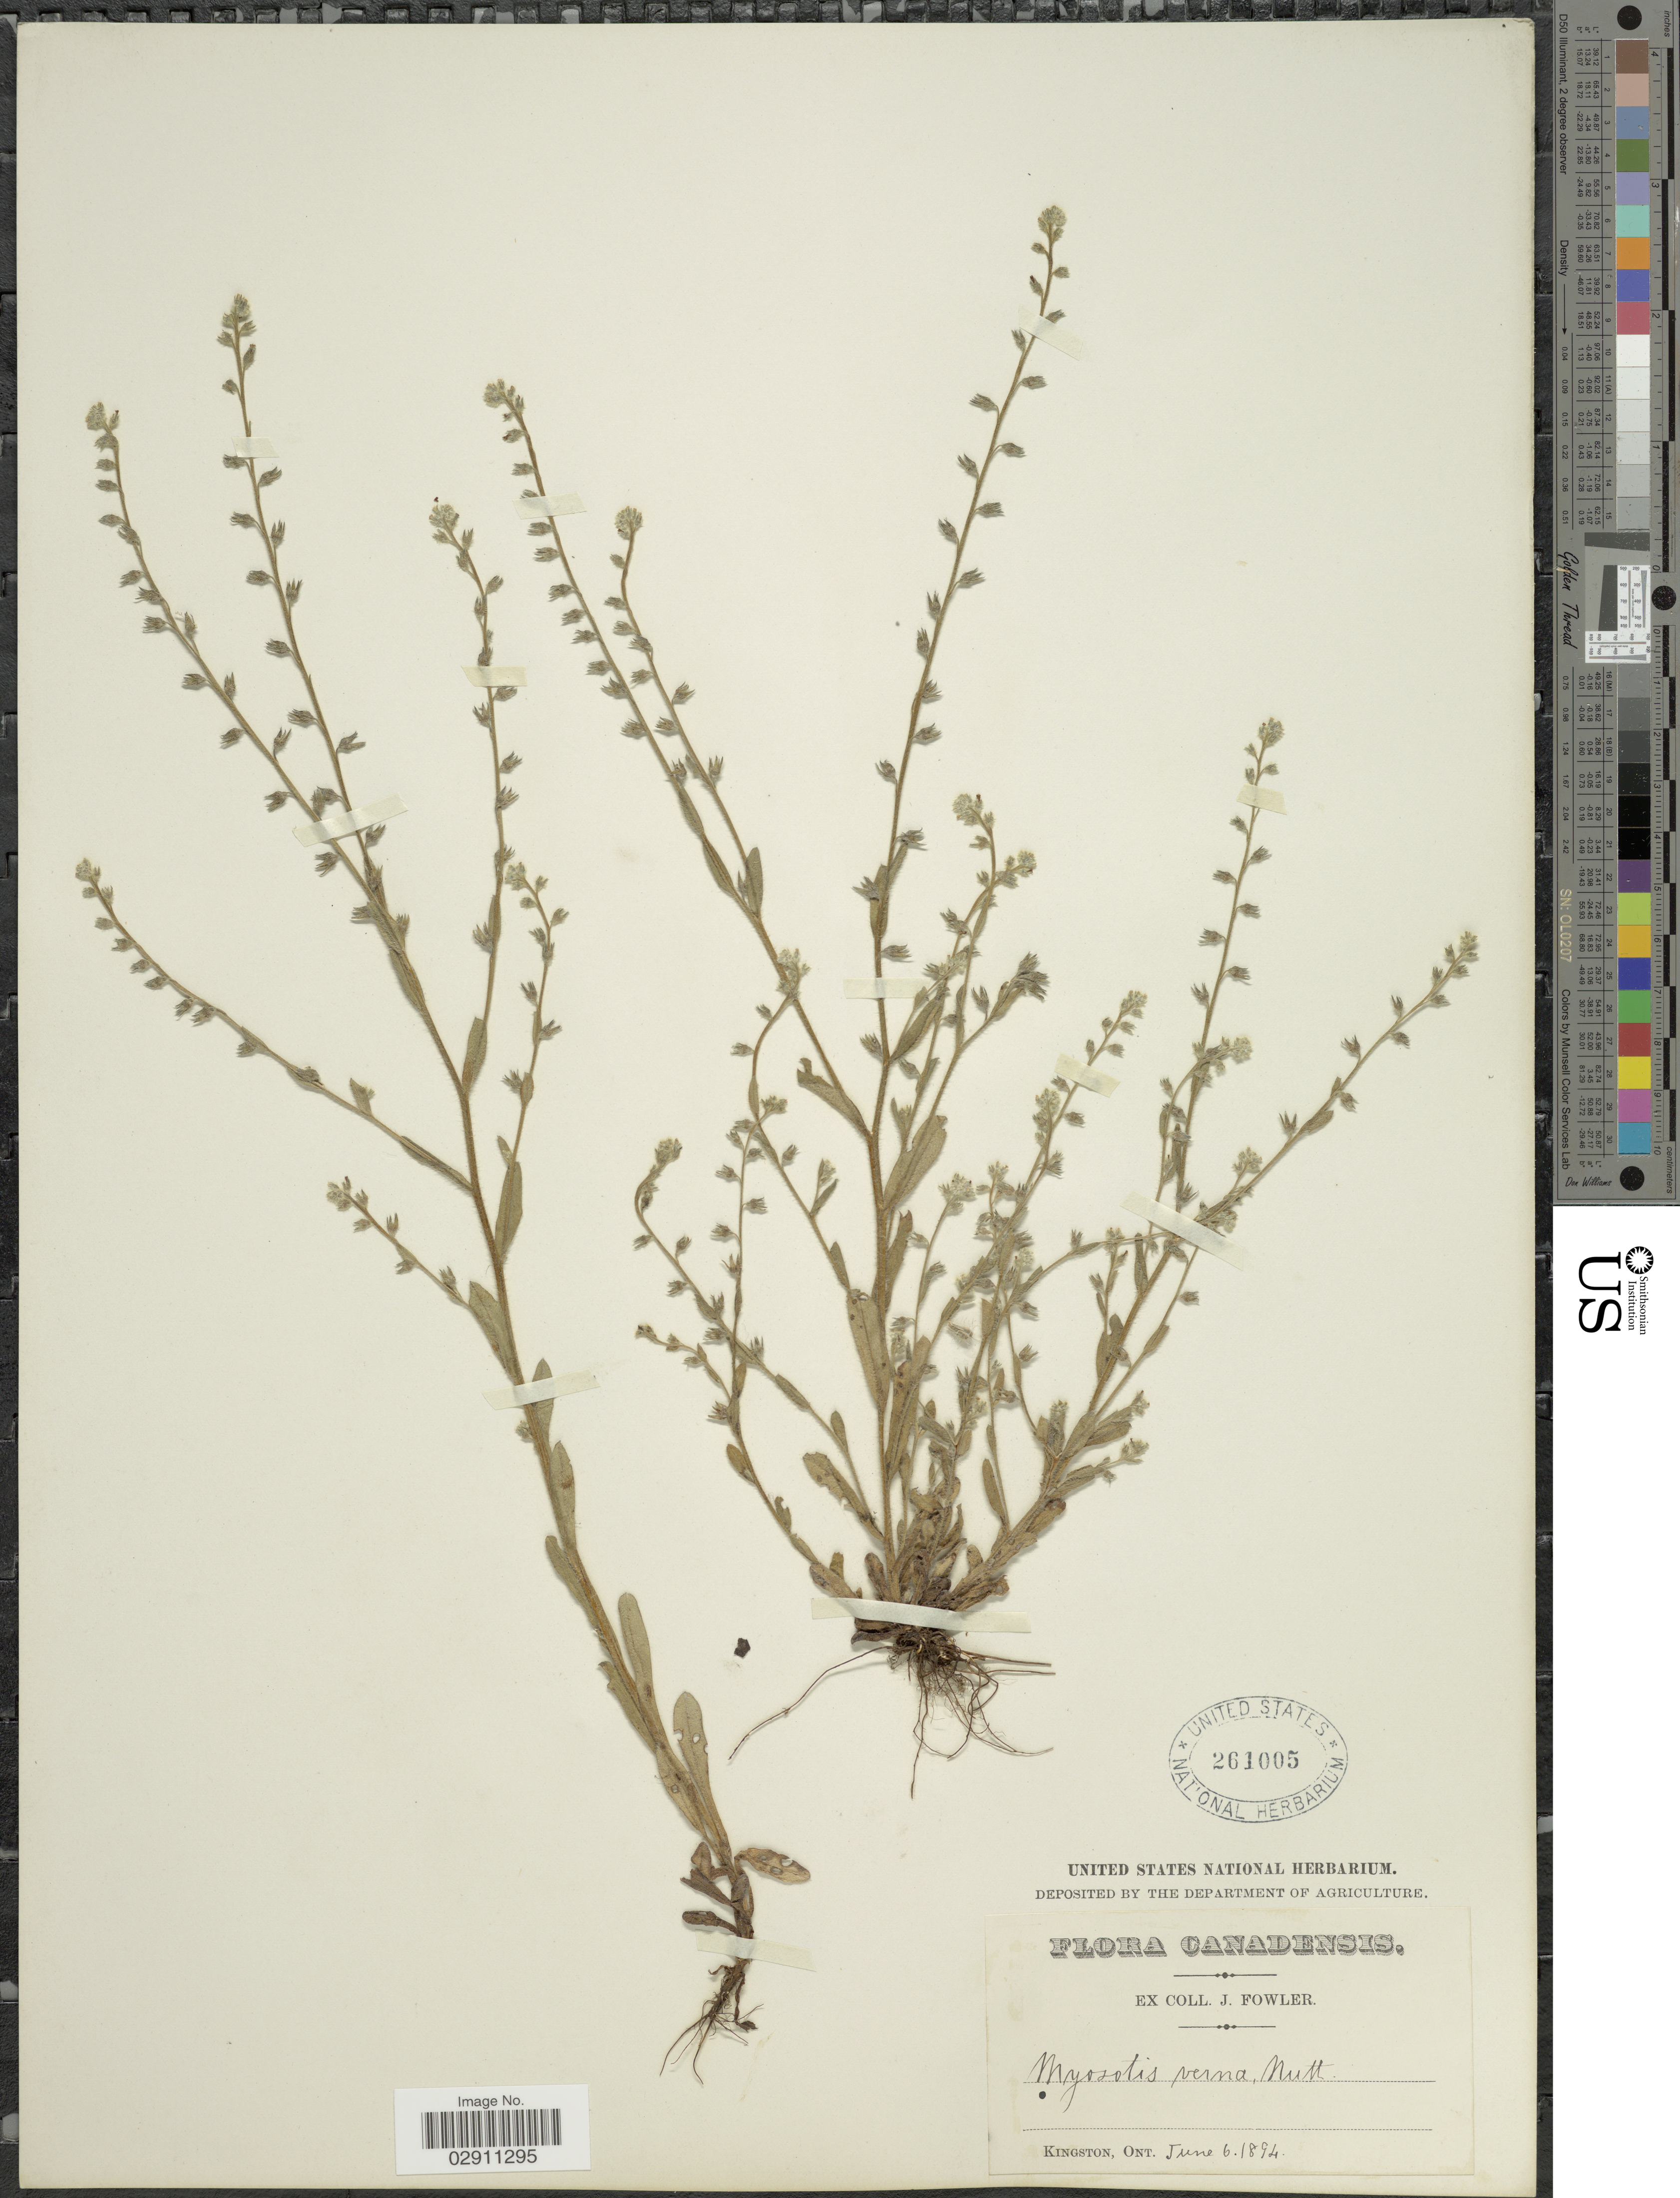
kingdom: Plantae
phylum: Tracheophyta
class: Magnoliopsida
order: Boraginales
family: Boraginaceae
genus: Myosotis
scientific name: Myosotis verna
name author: Nutt.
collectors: J. Fowler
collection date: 1894-06-06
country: Canada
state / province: Ontario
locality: Kingston.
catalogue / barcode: US 261005